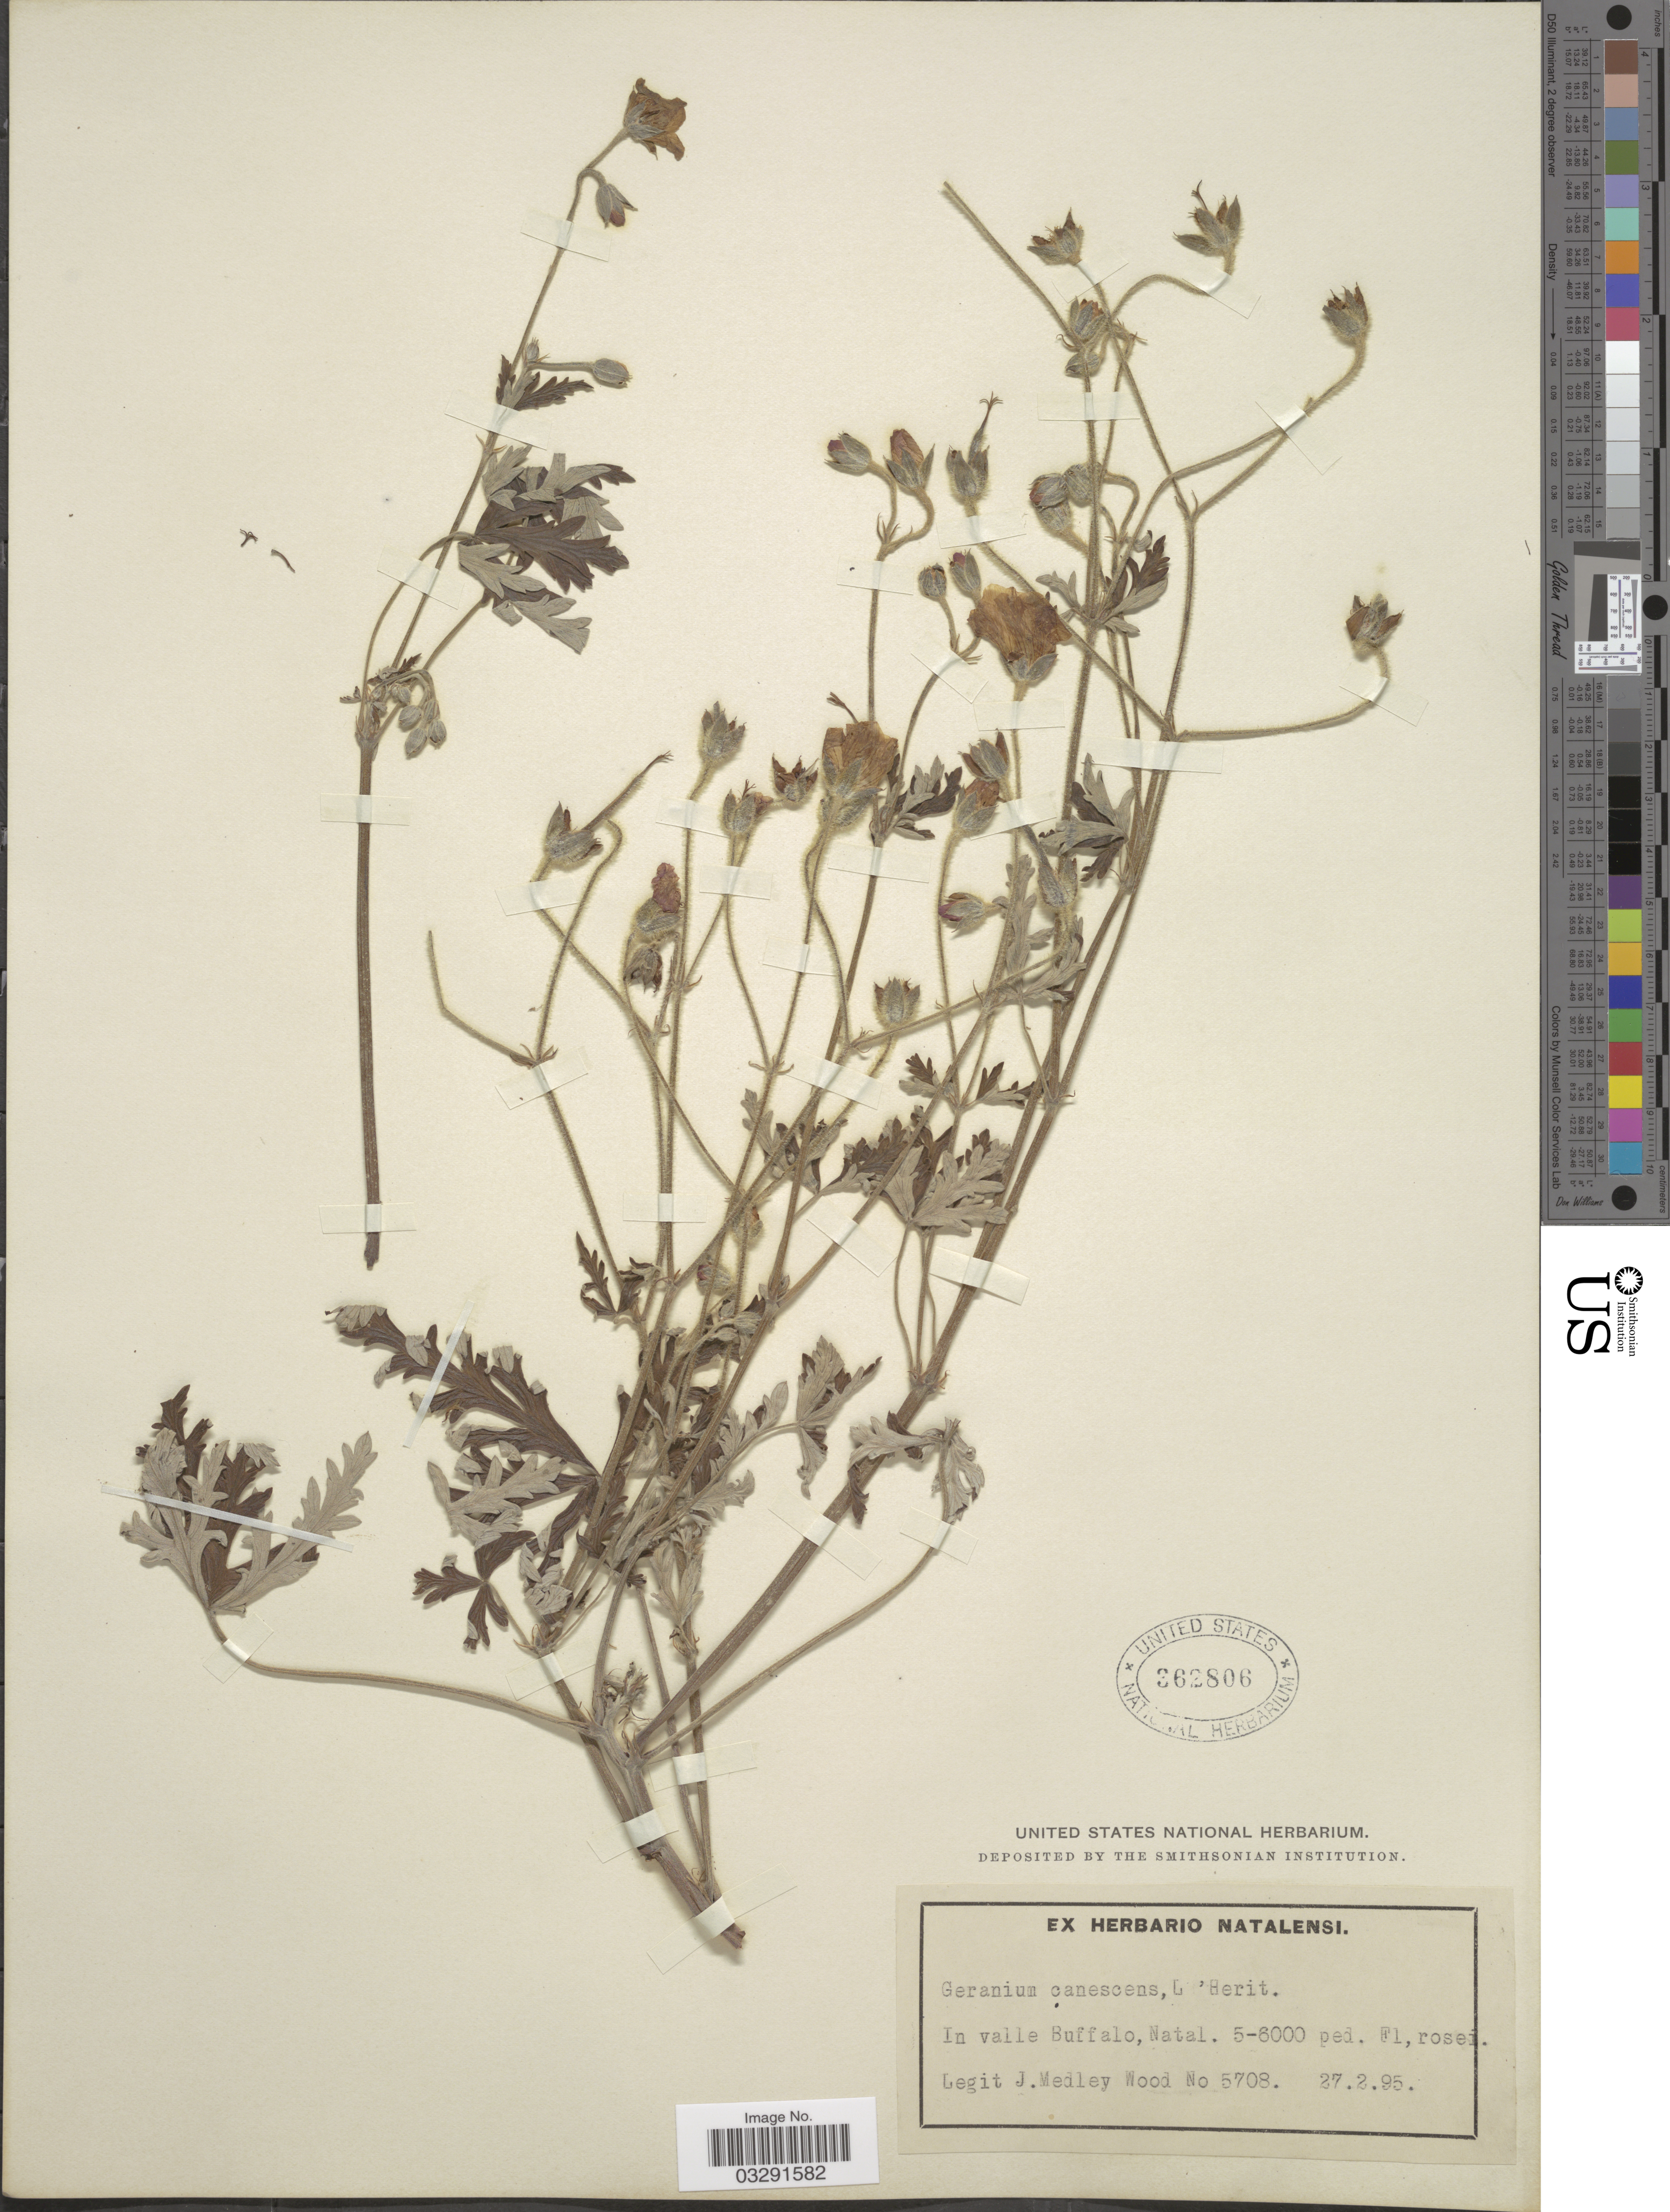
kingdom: Plantae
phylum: Tracheophyta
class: Magnoliopsida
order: Geraniales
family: Geraniaceae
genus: Geranium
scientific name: Geranium canescens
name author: L'Hér.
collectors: J. Medley Wood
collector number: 5708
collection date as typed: Transcribed d/m/y: 27/2/95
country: South Africa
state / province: KwaZulu-Natal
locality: In valle Buffalo, Natal.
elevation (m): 1524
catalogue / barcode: US 362806